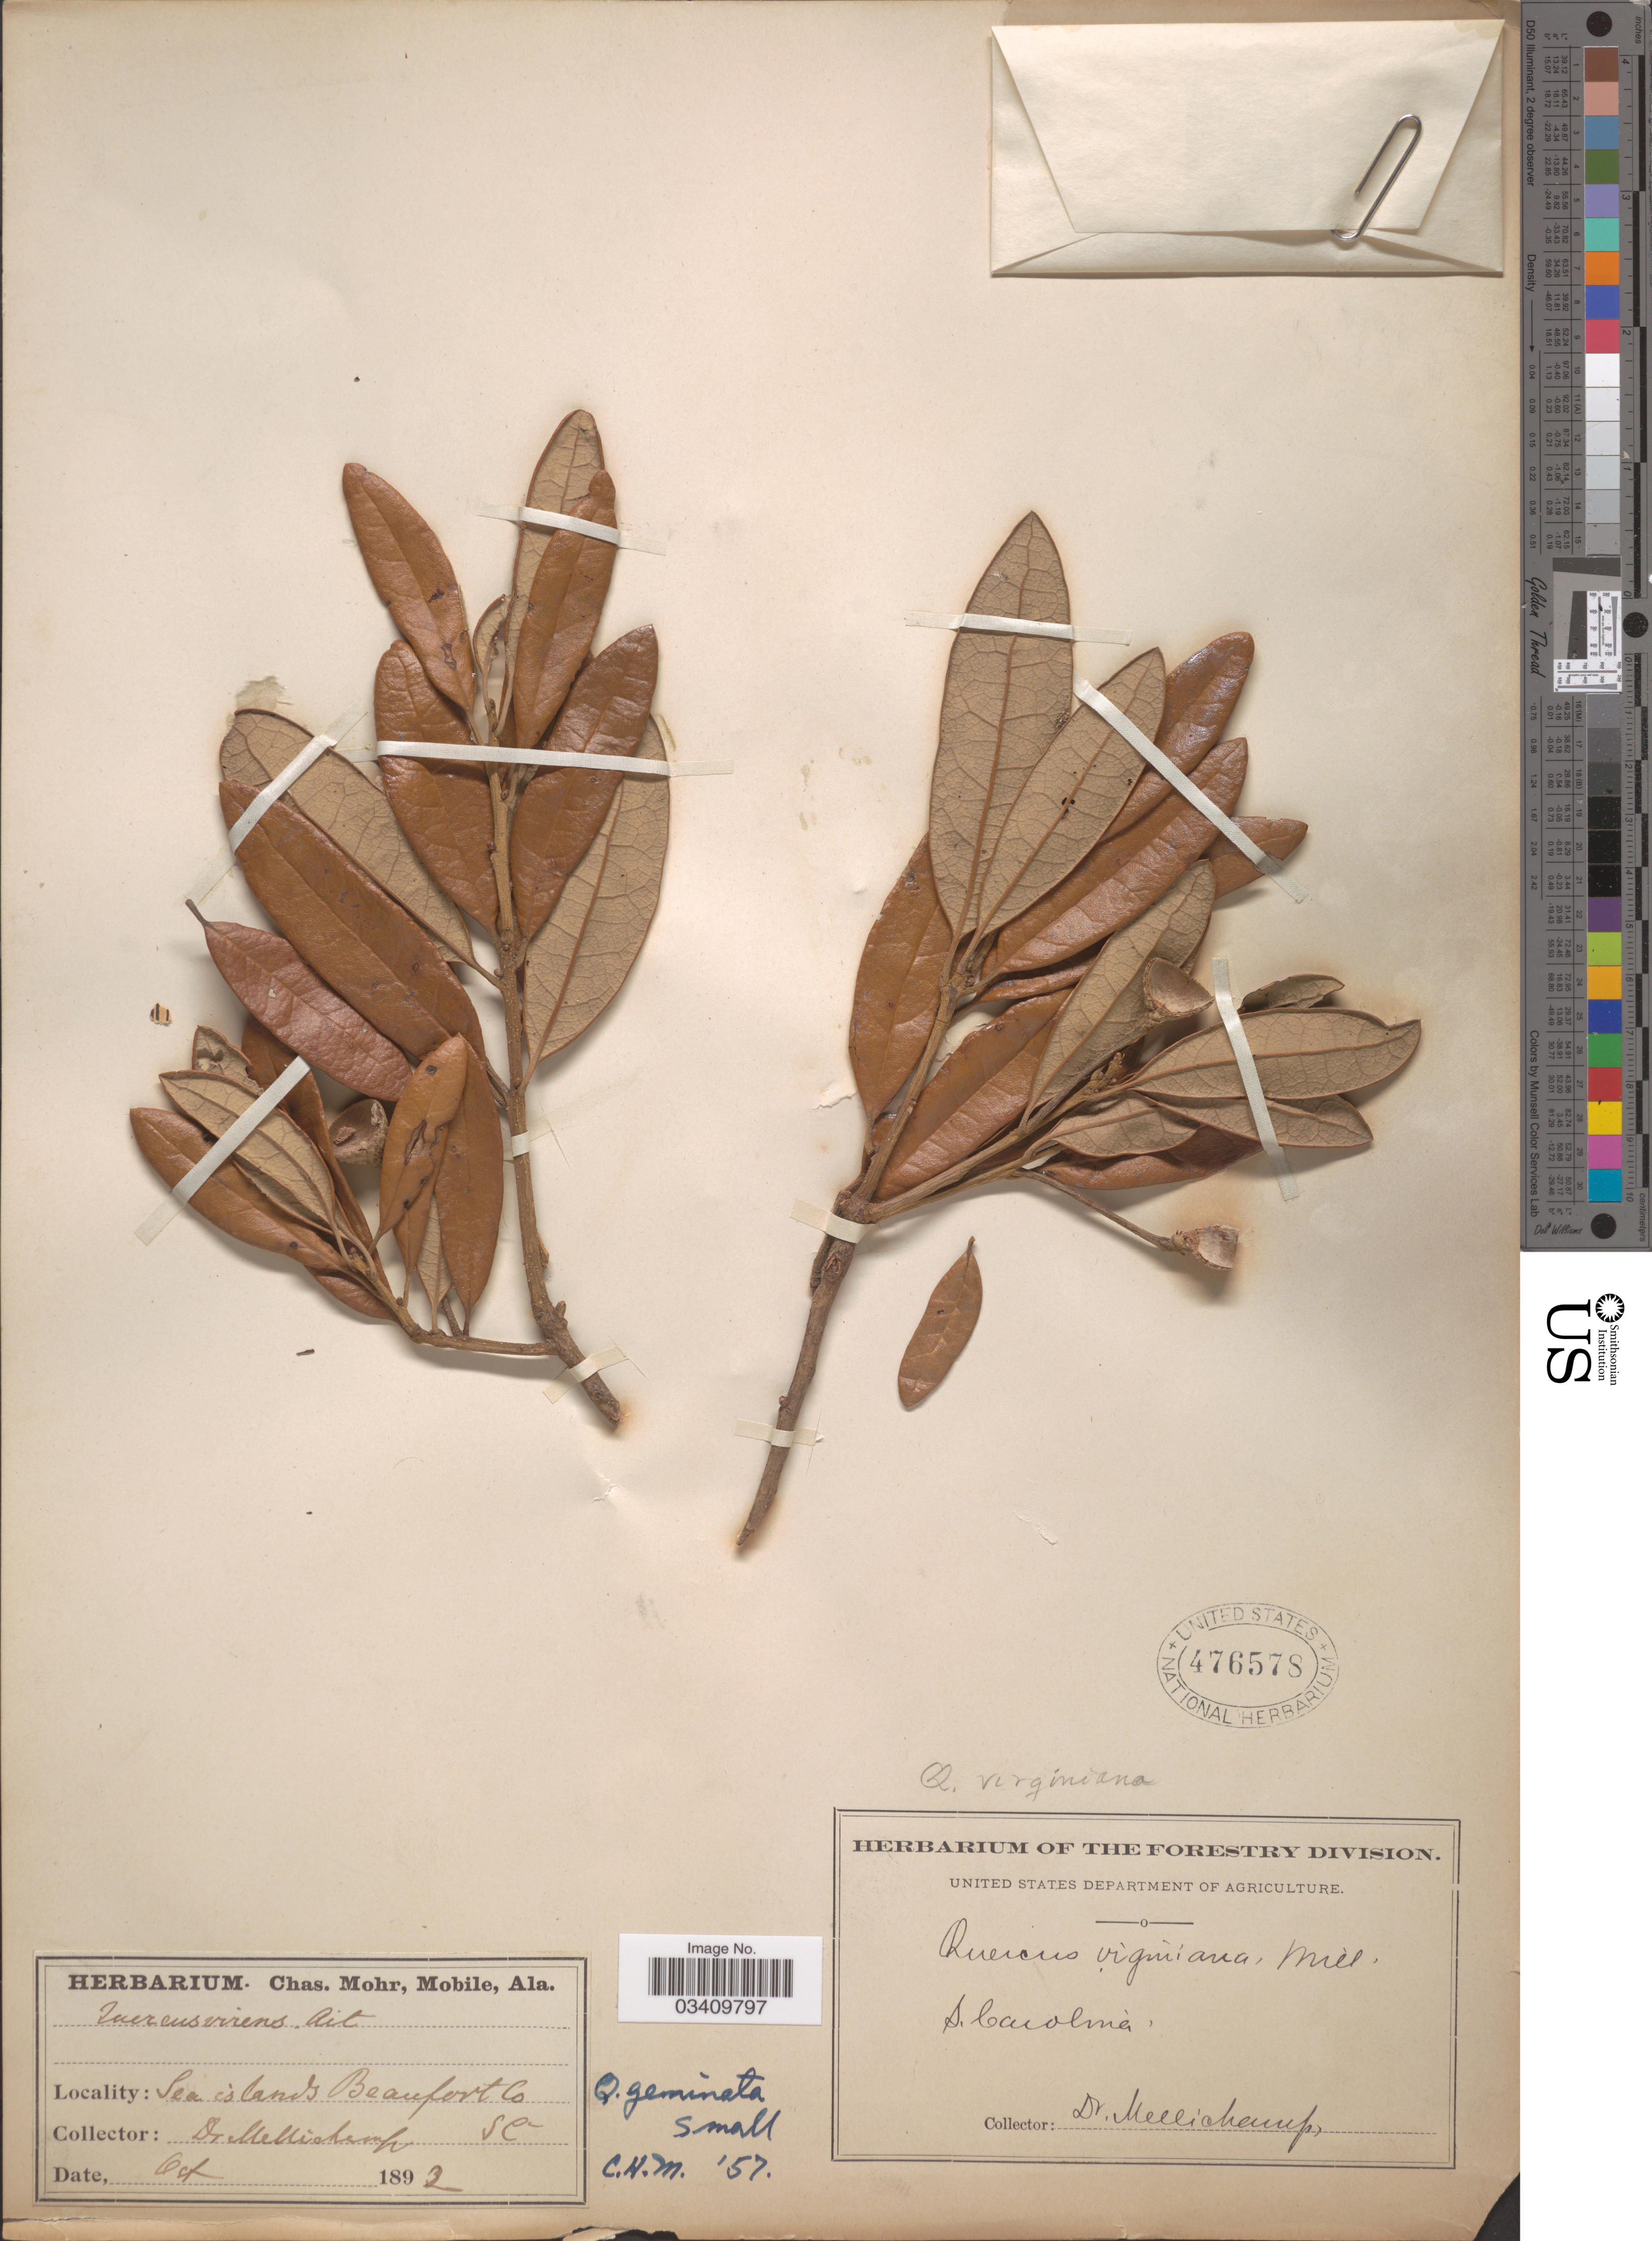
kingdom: Plantae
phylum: Tracheophyta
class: Magnoliopsida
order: Fagales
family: Fagaceae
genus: Quercus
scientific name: Quercus geminata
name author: Small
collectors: -. Mellichamp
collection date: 1892-10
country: United States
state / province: South Carolina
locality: Sea islands Beaufort Co.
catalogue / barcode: US 476578